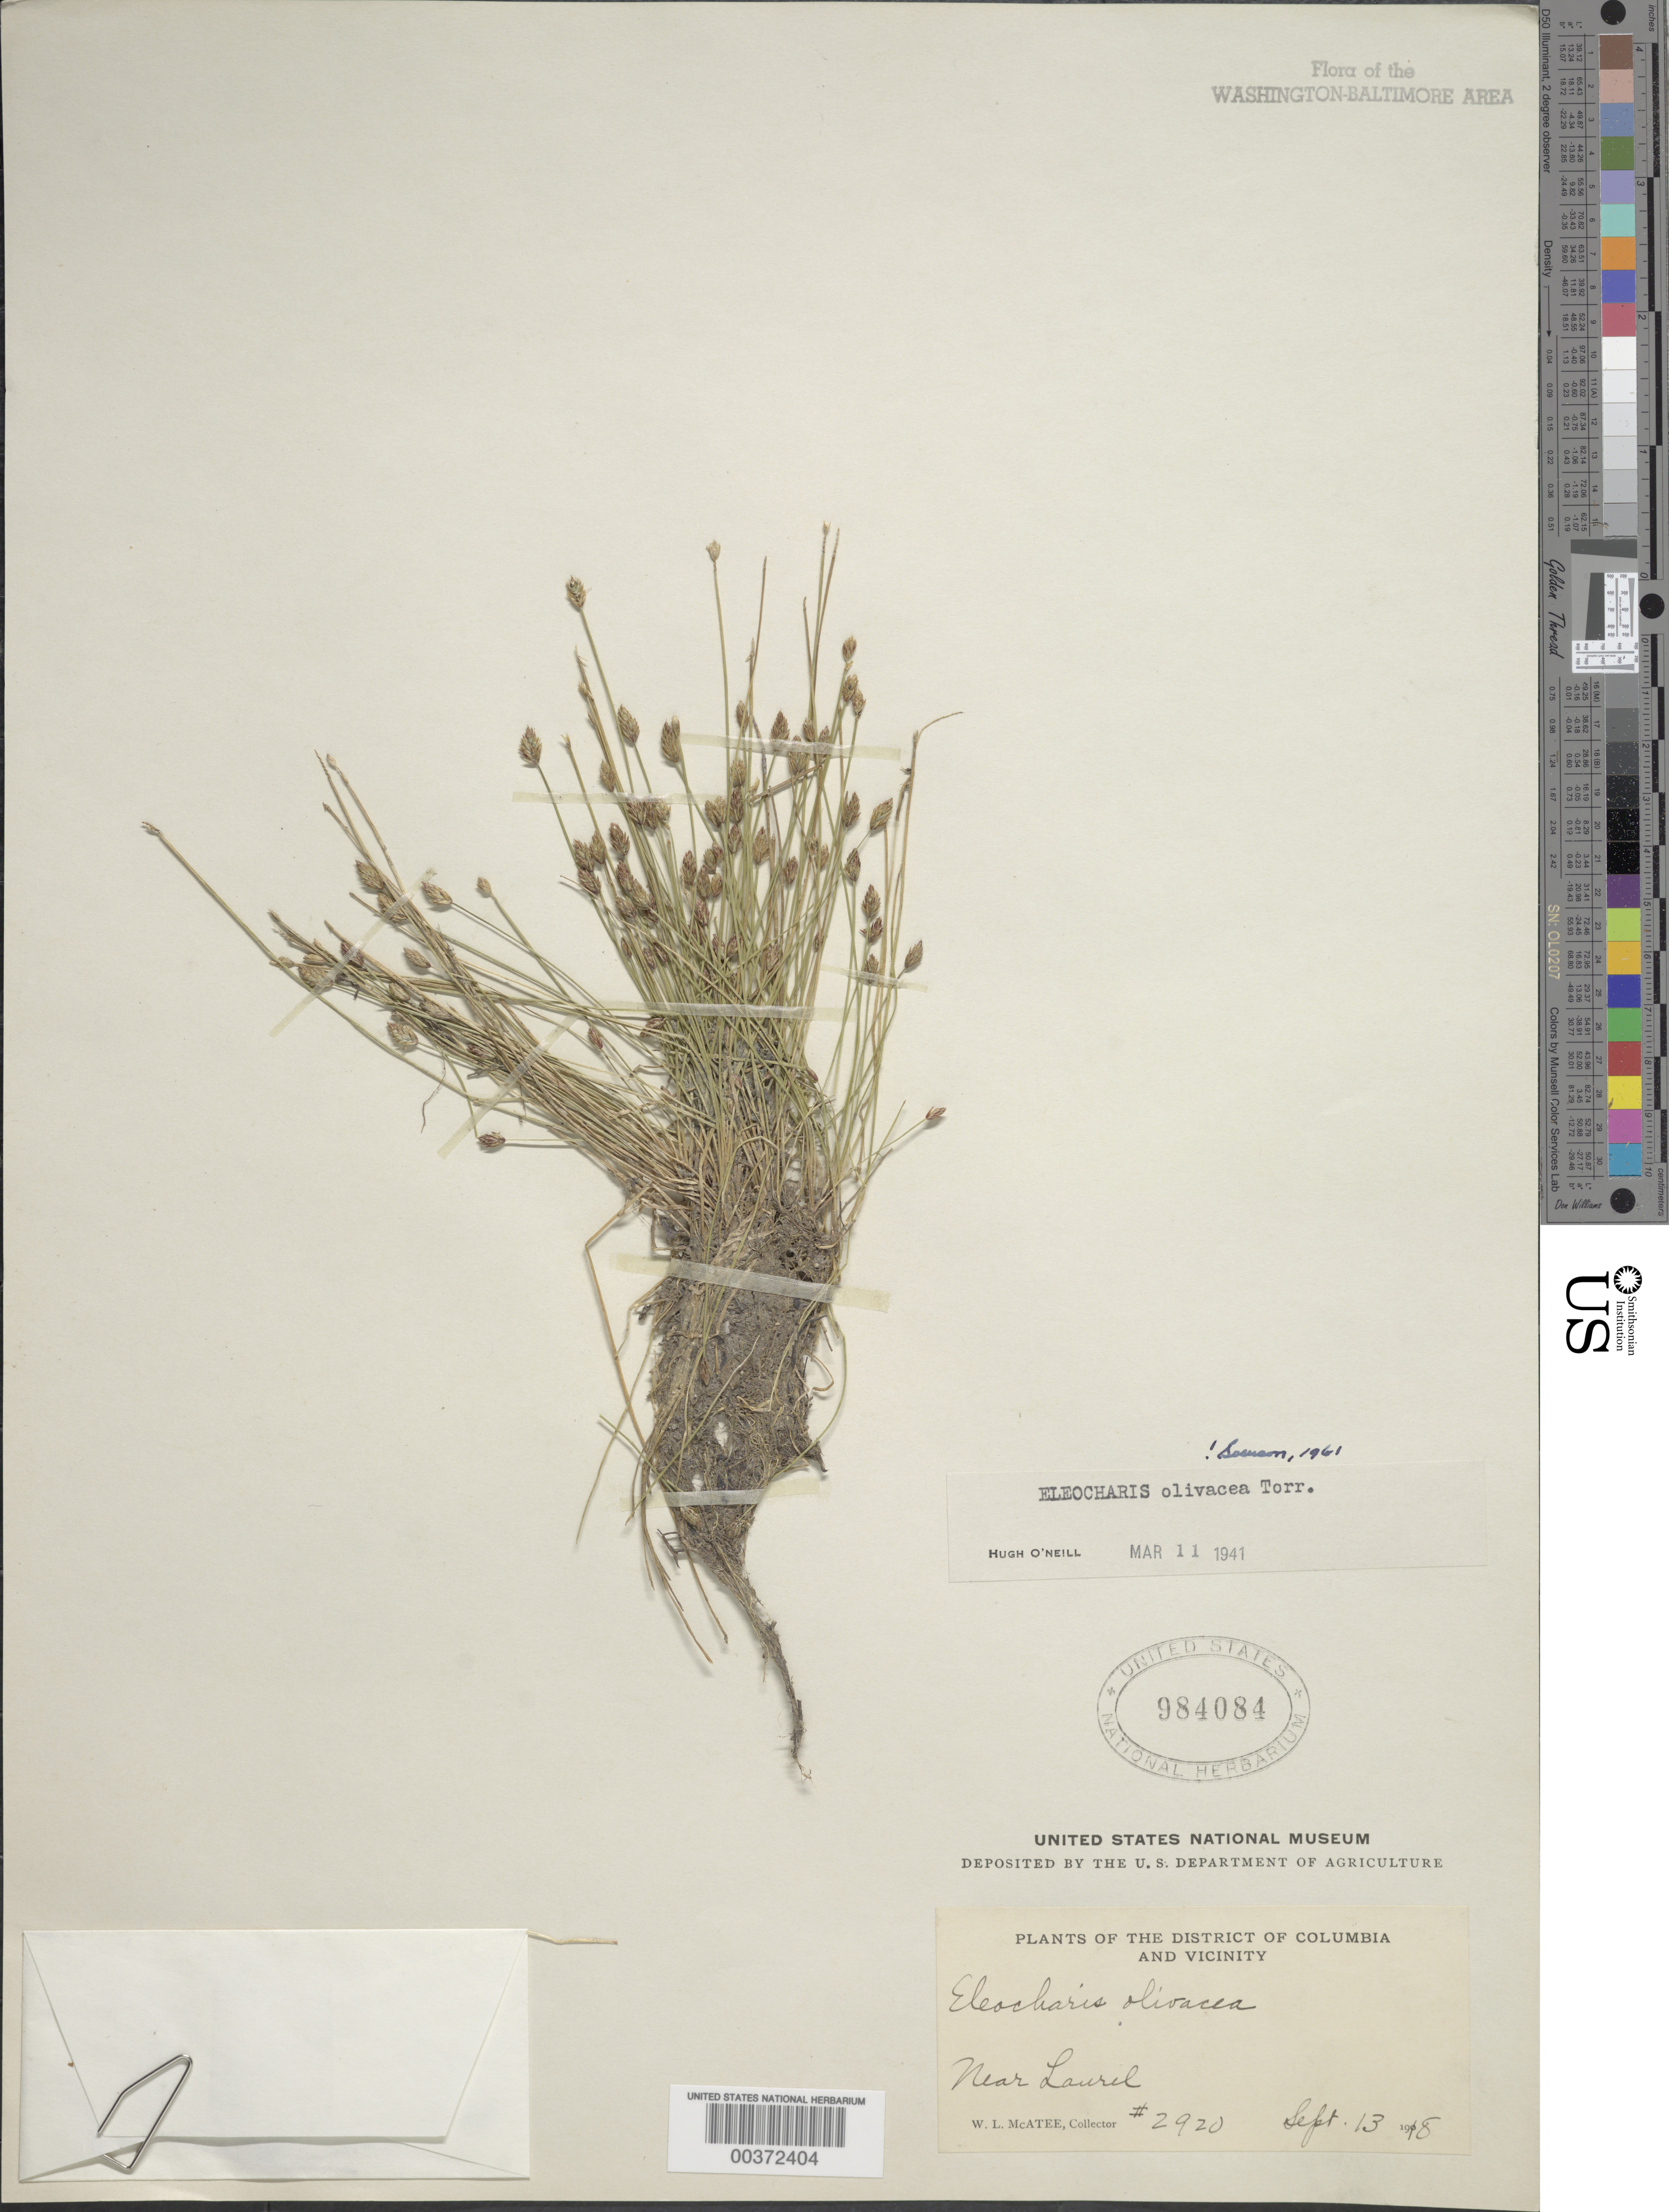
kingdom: Plantae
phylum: Tracheophyta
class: Liliopsida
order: Poales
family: Cyperaceae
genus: Eleocharis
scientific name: Eleocharis olivacea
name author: Torr.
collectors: W. McAtee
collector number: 2920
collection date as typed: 13 Sep 1918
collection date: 1918-09-13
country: United States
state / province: Maryland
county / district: Prince George's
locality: Laurel vicinity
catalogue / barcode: US 984084